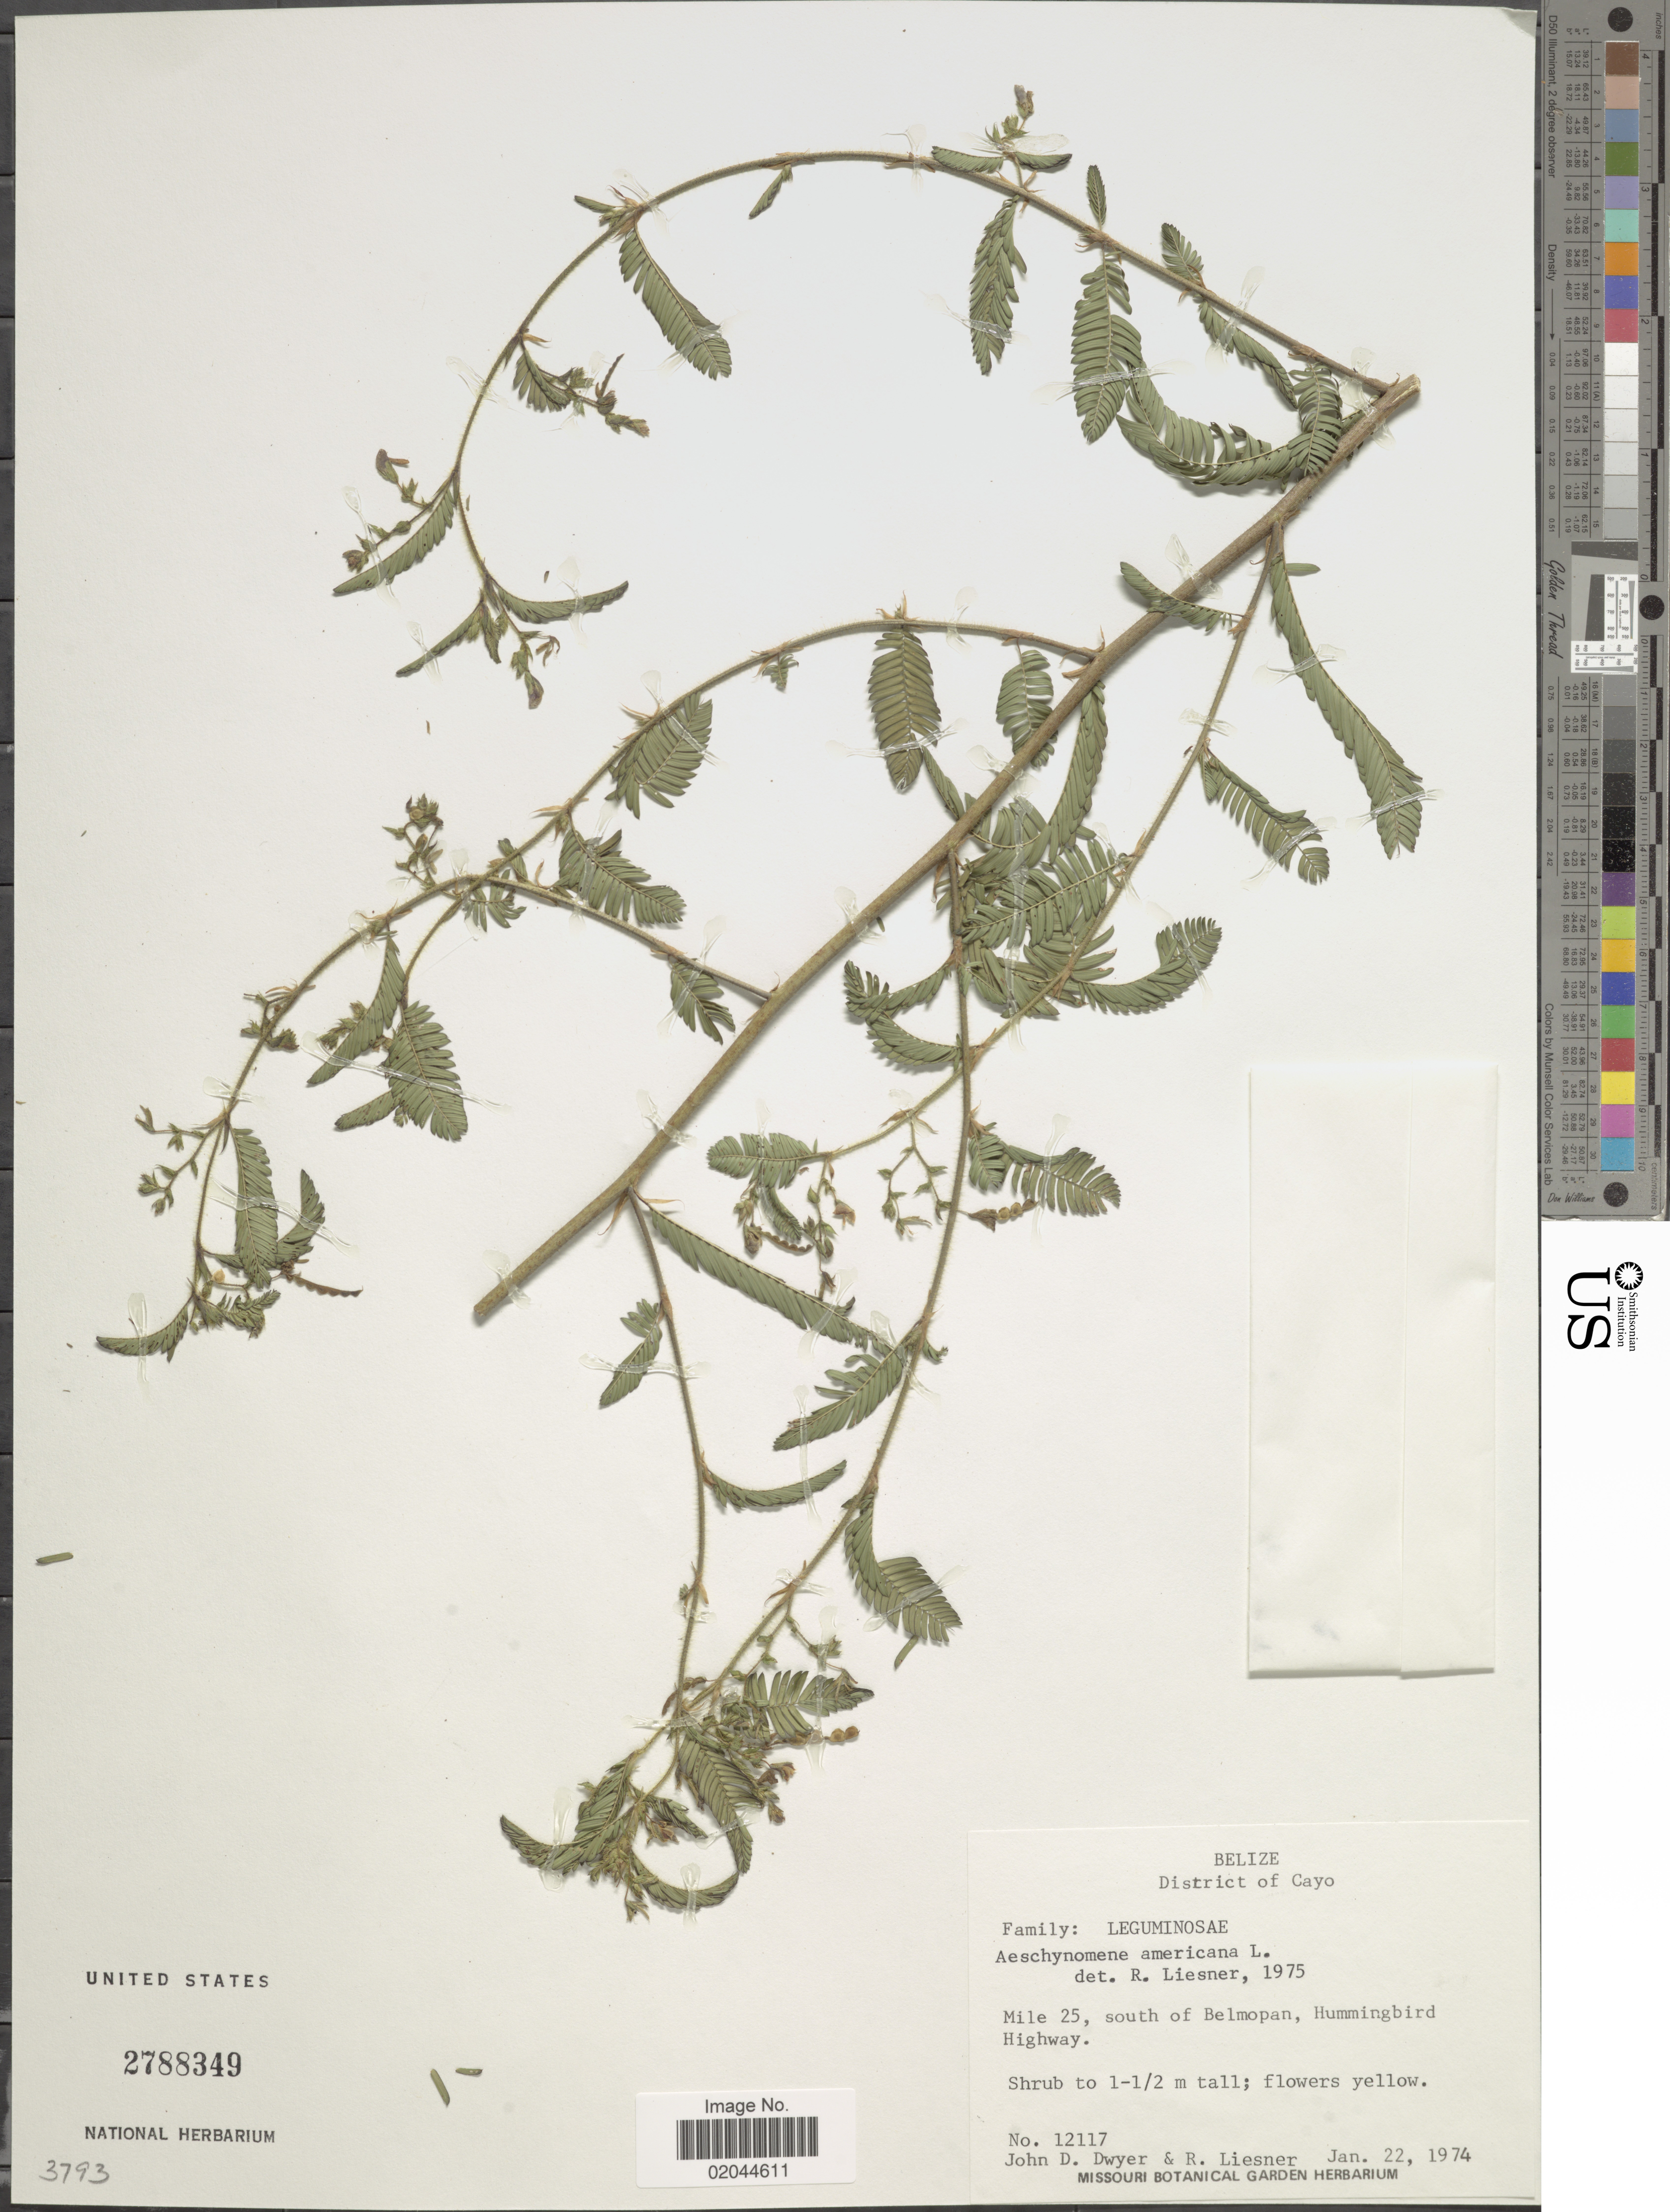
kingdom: Plantae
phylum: Tracheophyta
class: Magnoliopsida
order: Fabales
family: Fabaceae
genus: Aeschynomene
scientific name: Aeschynomene americana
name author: L.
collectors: J. D. Dwyer & R. L. Liesner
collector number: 12117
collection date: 1974-01-22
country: Belize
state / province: Cayo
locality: Mile 25, south of Belmopan, Hummningburd Highway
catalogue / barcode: US 2788349